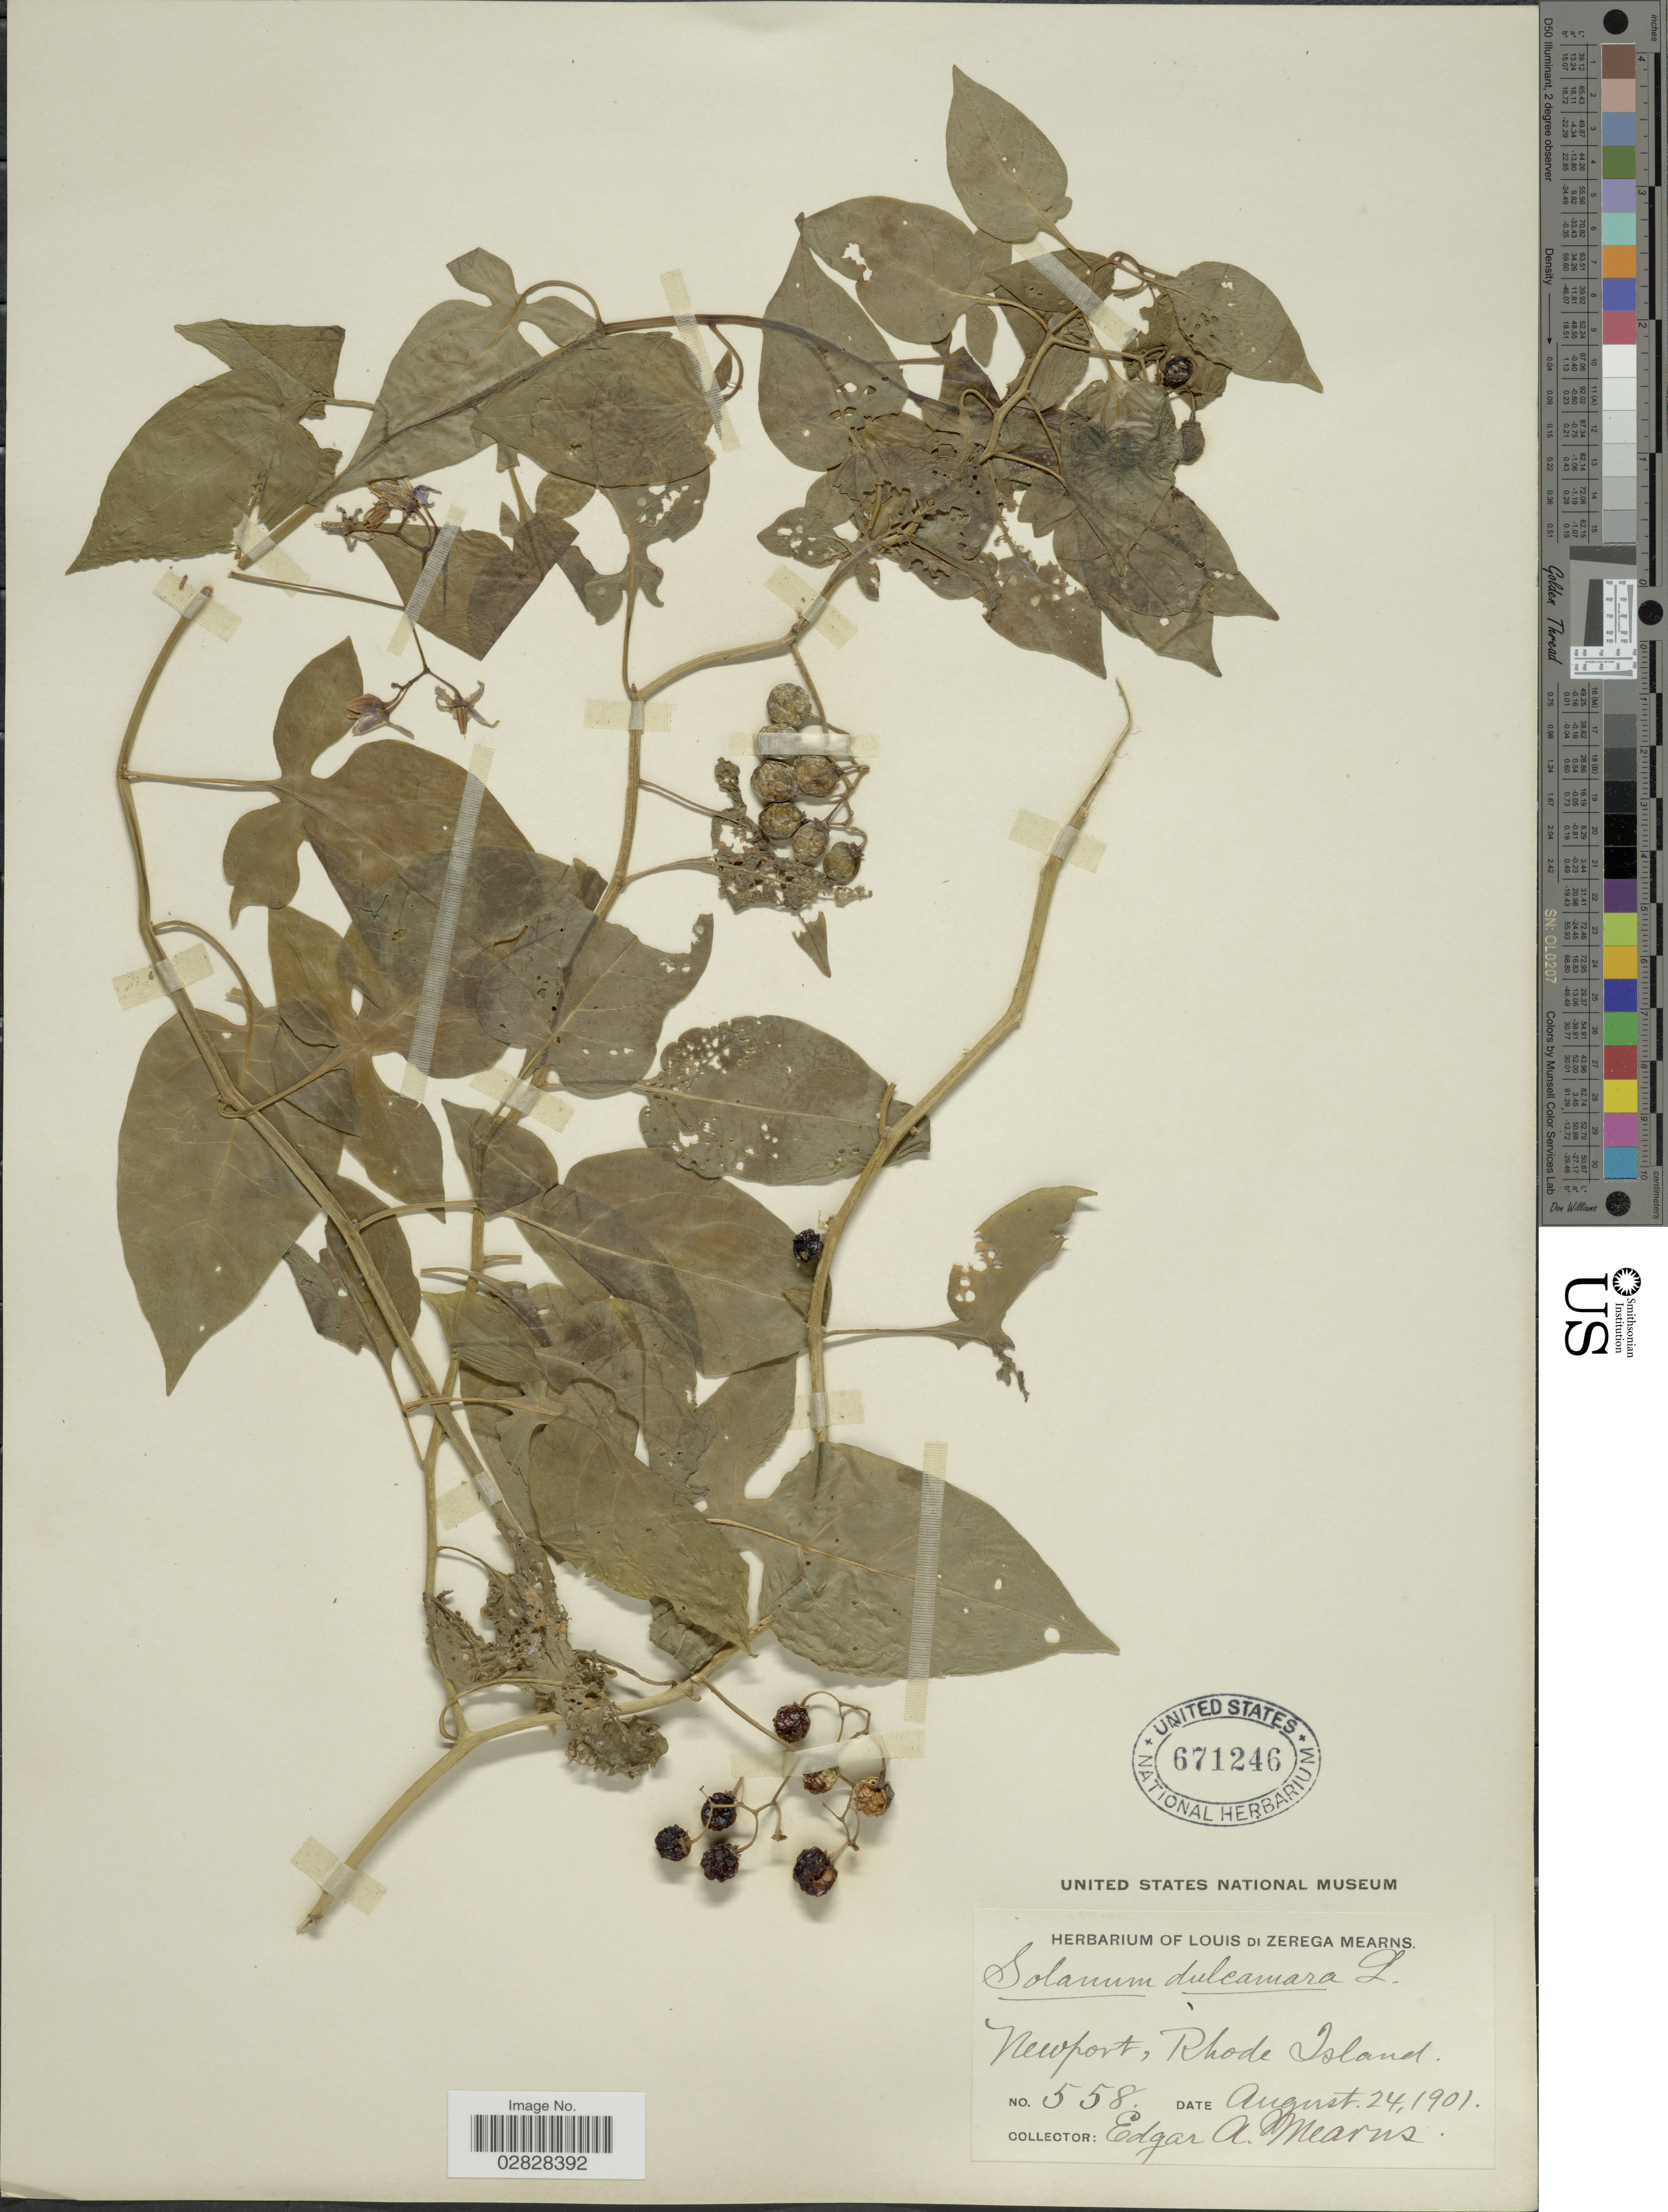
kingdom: Plantae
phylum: Tracheophyta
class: Magnoliopsida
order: Solanales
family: Solanaceae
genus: Solanum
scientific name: Solanum dulcamara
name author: L.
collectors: E. A. Mearns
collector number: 558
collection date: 1901-08-24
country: United States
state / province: Rhode Island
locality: Newport.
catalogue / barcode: US 671246